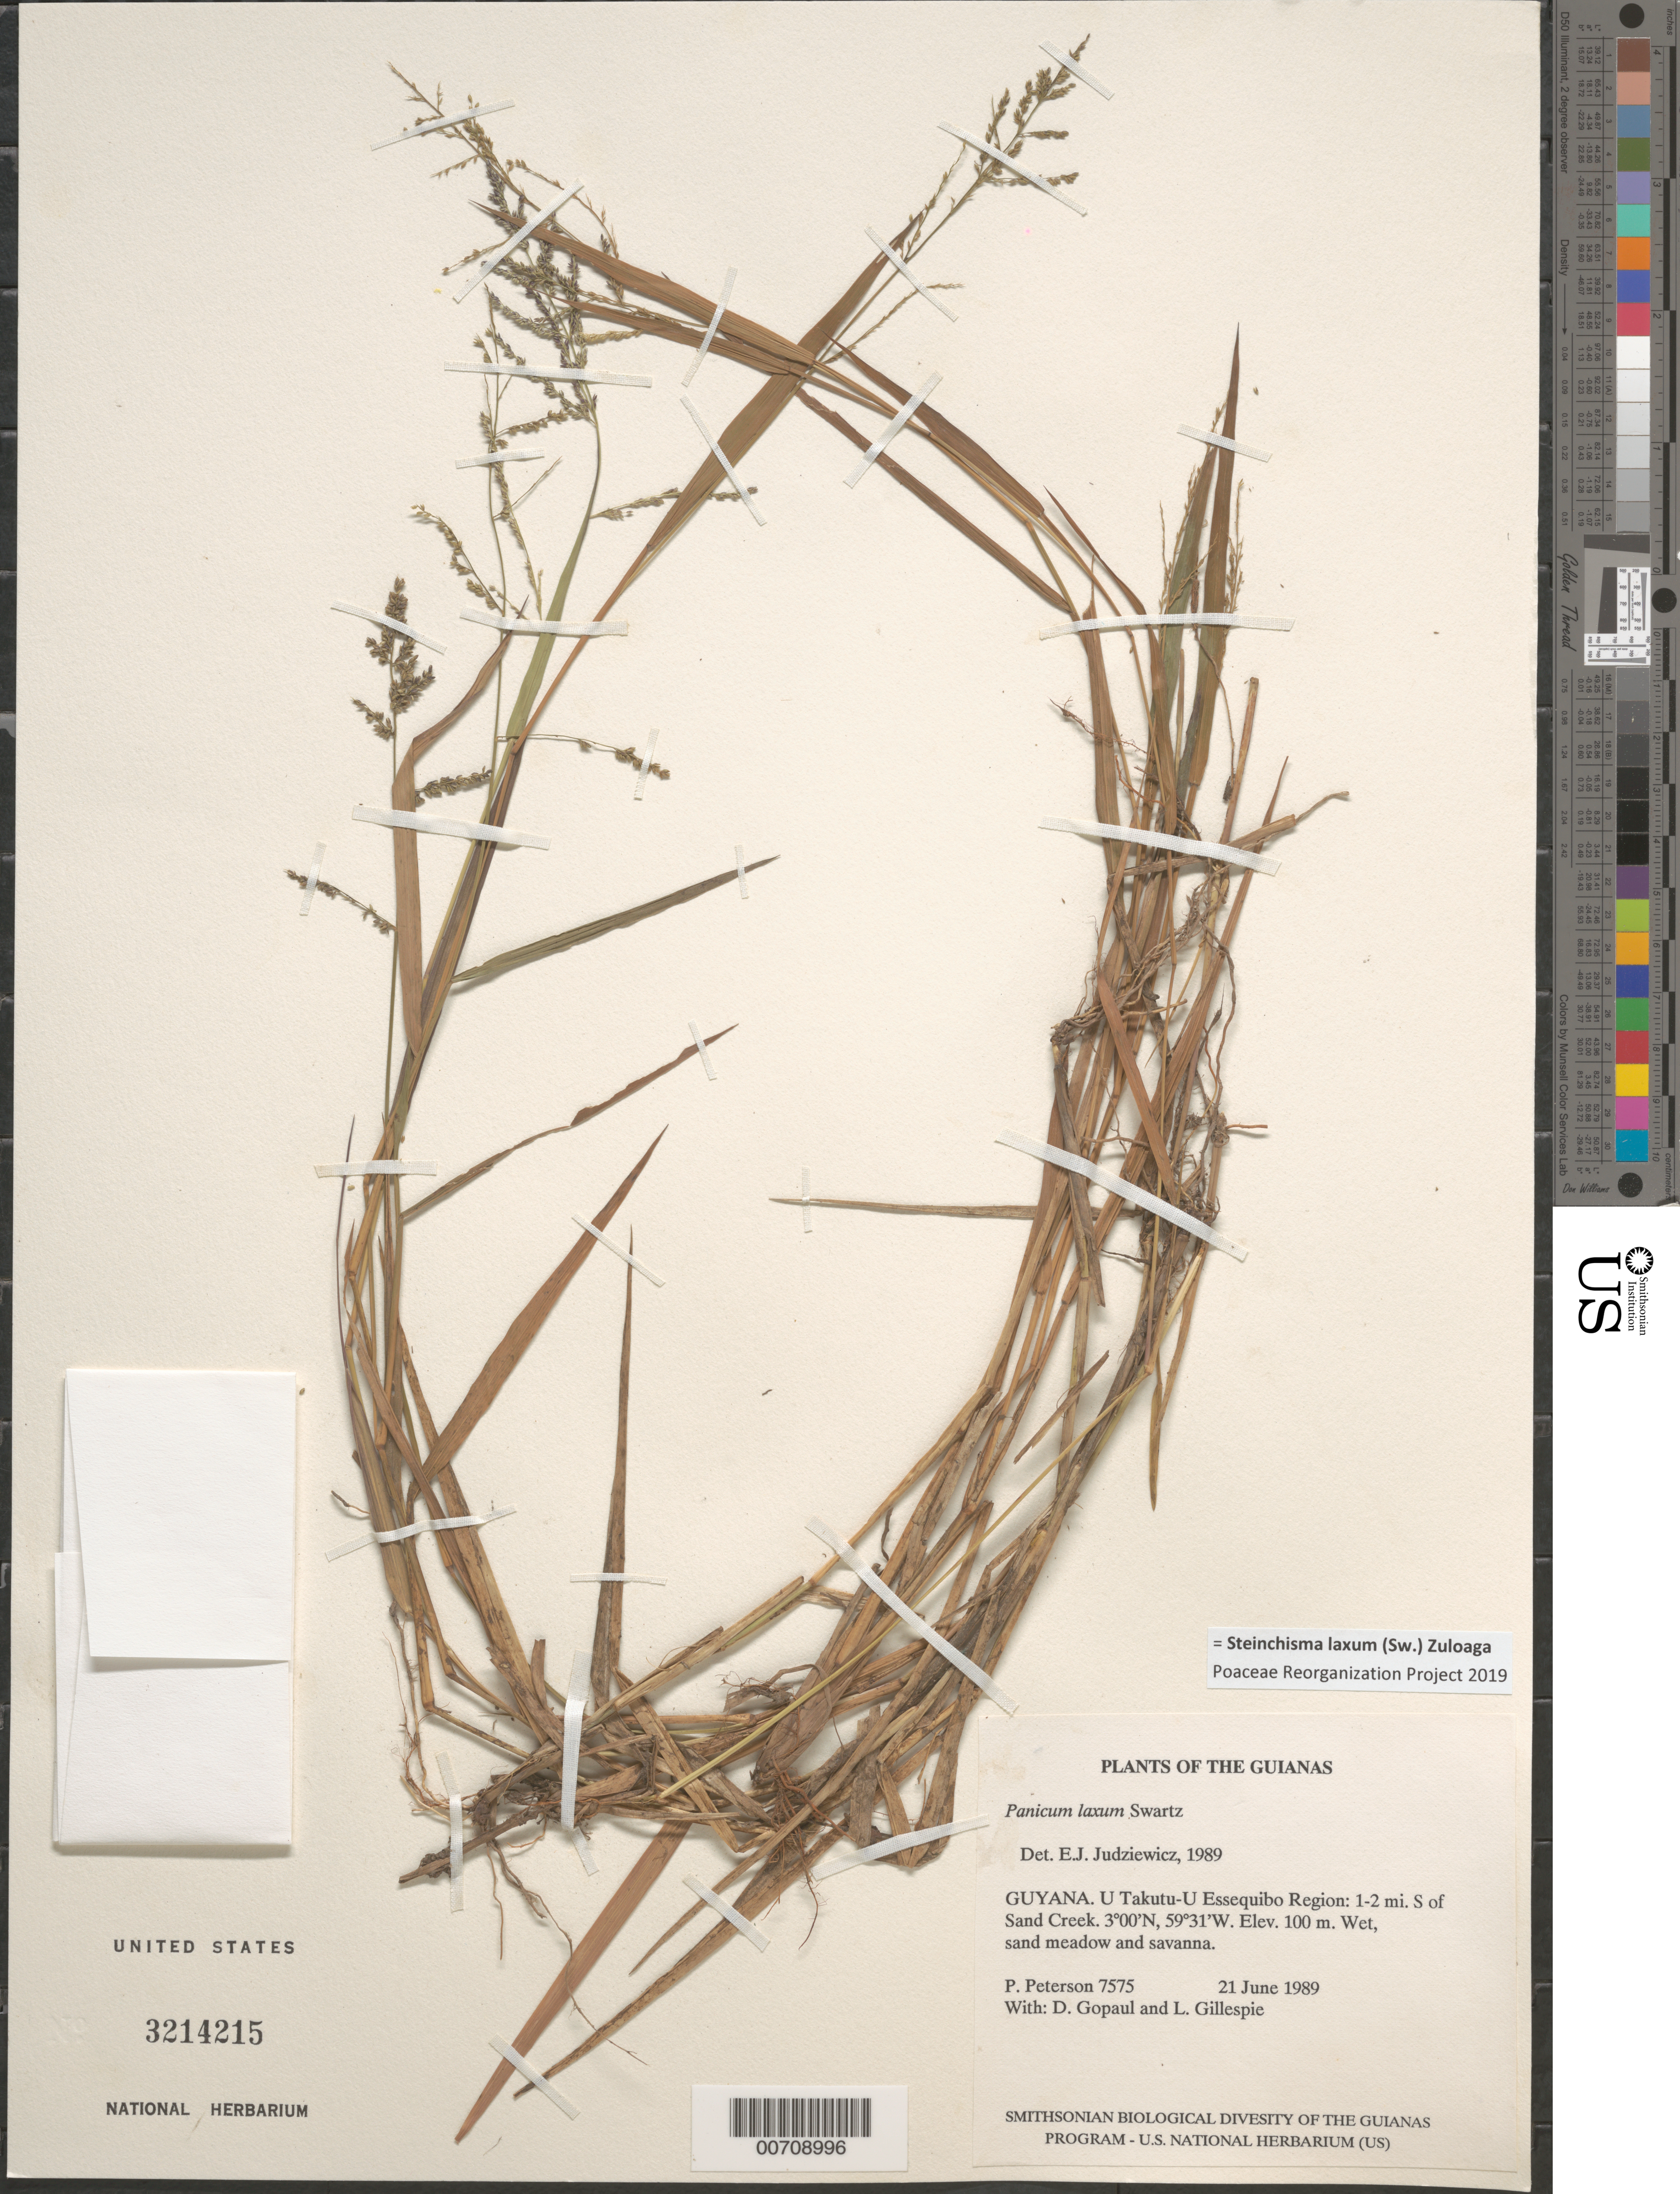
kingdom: Plantae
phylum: Tracheophyta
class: Liliopsida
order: Poales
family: Poaceae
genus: Panicum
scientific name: Panicum laxum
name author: Sw.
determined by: Judziewicz, E. J.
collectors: P. M. Peterson, D. Gopaul & L. J. Gillespie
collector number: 7575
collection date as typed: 21 June 1989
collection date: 1989-06-21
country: Guyana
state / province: U. Takutu-U. Essequibo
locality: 1-2 mi. S of Sand Creek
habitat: Wet, sand meadow and savanna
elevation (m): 100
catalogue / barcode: US 3214215